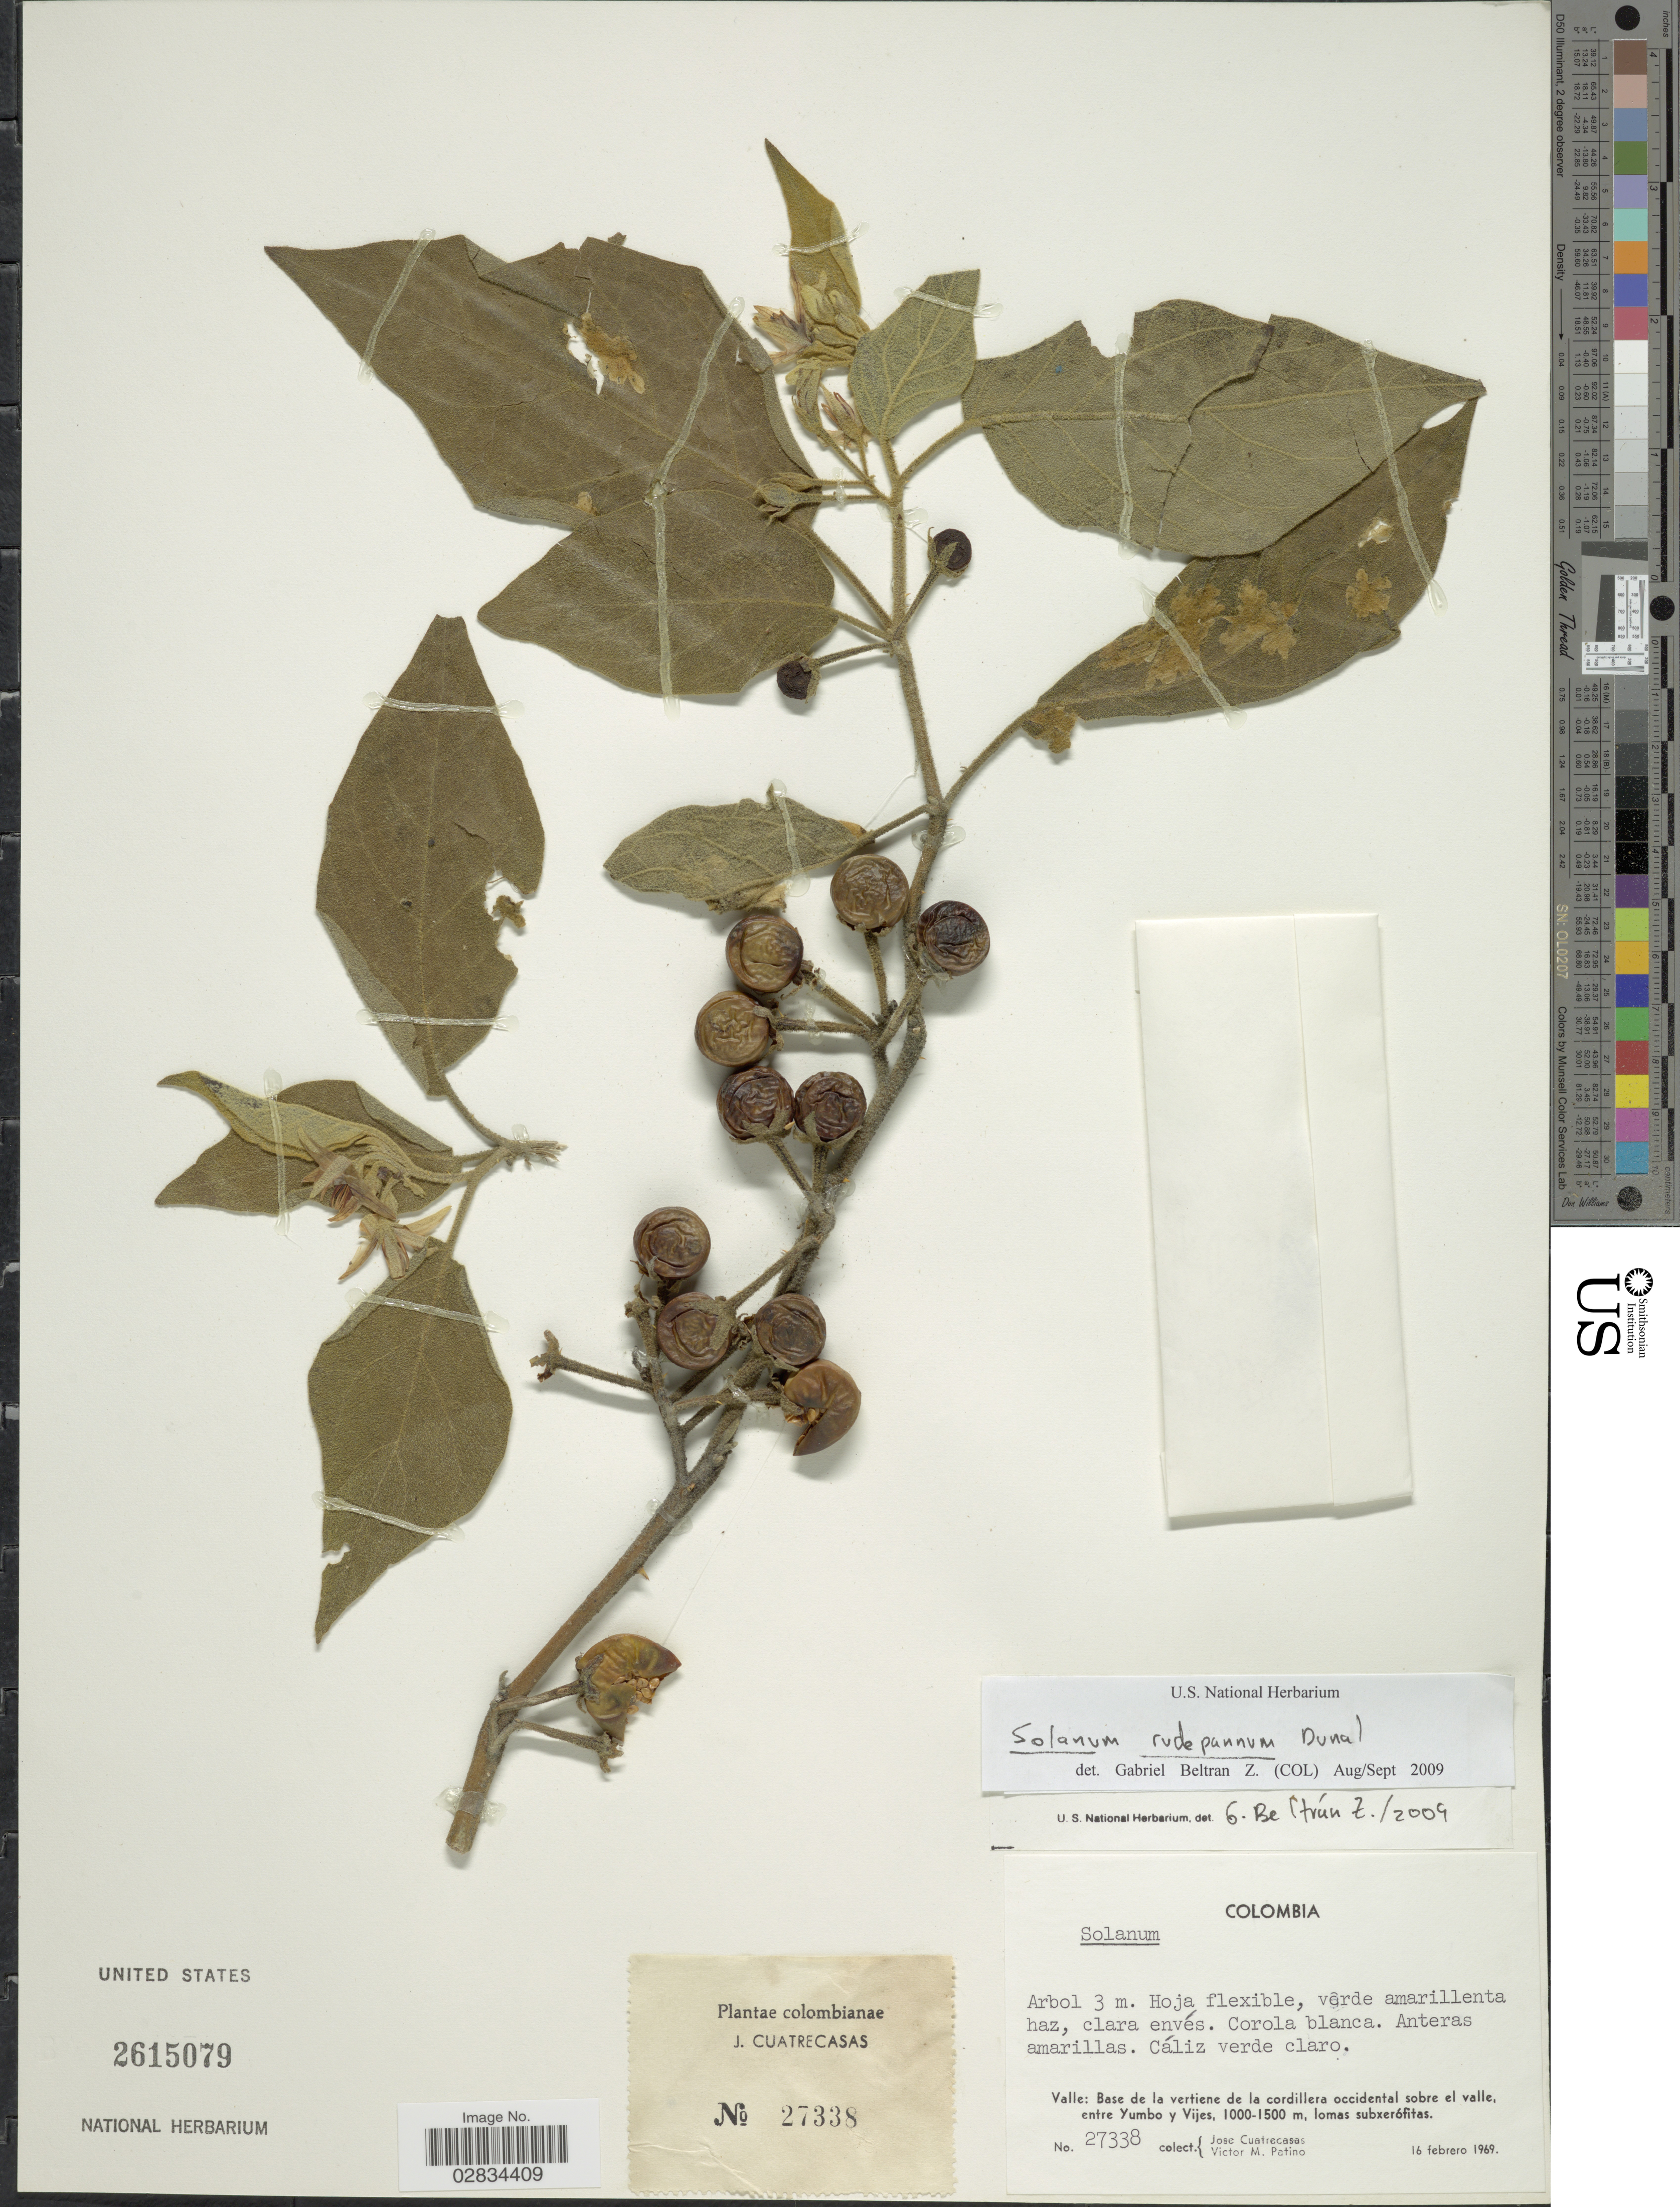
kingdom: Plantae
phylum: Tracheophyta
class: Magnoliopsida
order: Solanales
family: Solanaceae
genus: Solanum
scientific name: Solanum rudepannum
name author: Dunal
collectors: J. Cuatrecasas & V. M. Patiño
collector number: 27338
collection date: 1969-02-16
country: Colombia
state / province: Valle del Cauca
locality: Valle: Base de la vertiente de la cordillera occidental sobre el valle, entre Yumbo y Vijes.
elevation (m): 1000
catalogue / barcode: US 2615079